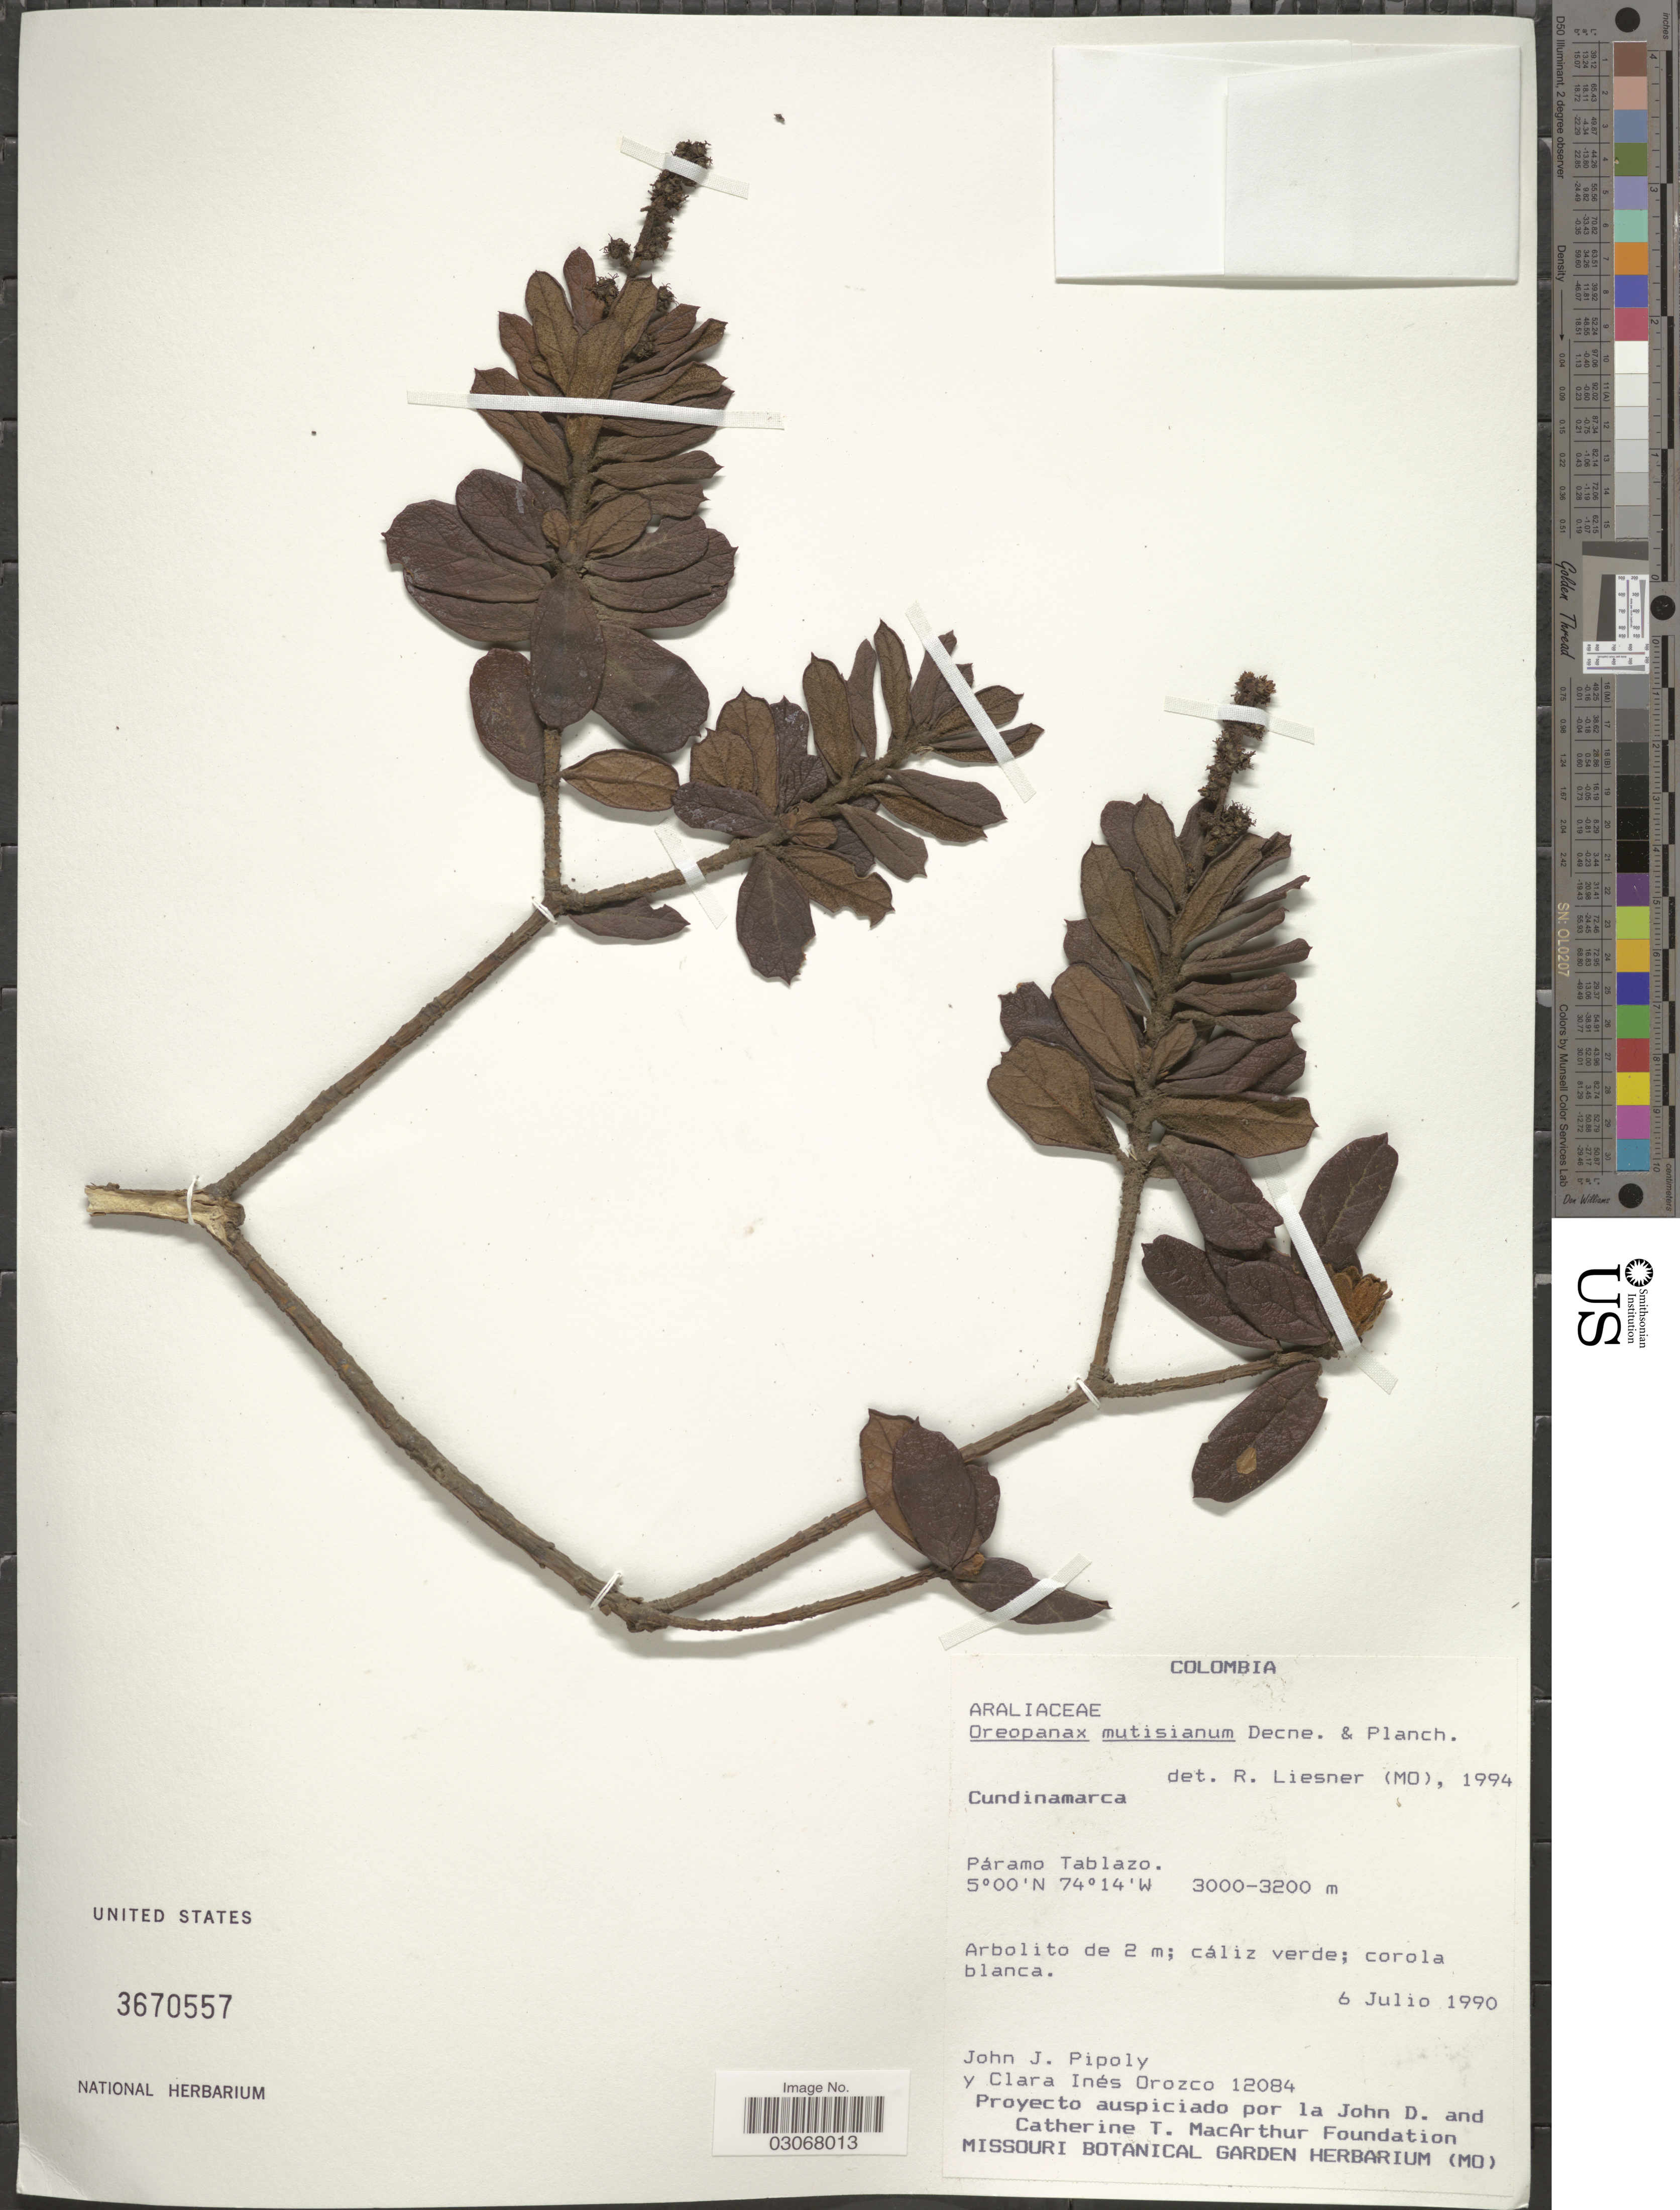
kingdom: Plantae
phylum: Tracheophyta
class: Magnoliopsida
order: Apiales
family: Araliaceae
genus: Oreopanax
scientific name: Oreopanax mutisianus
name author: (Kunth) Decne. & Planch.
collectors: J. J. Pipoly & C. I. Orozco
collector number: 12084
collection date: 1990-07-06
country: Colombia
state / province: Cundinamarca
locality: Páramo Tablazo.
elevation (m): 3000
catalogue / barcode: US 3670557